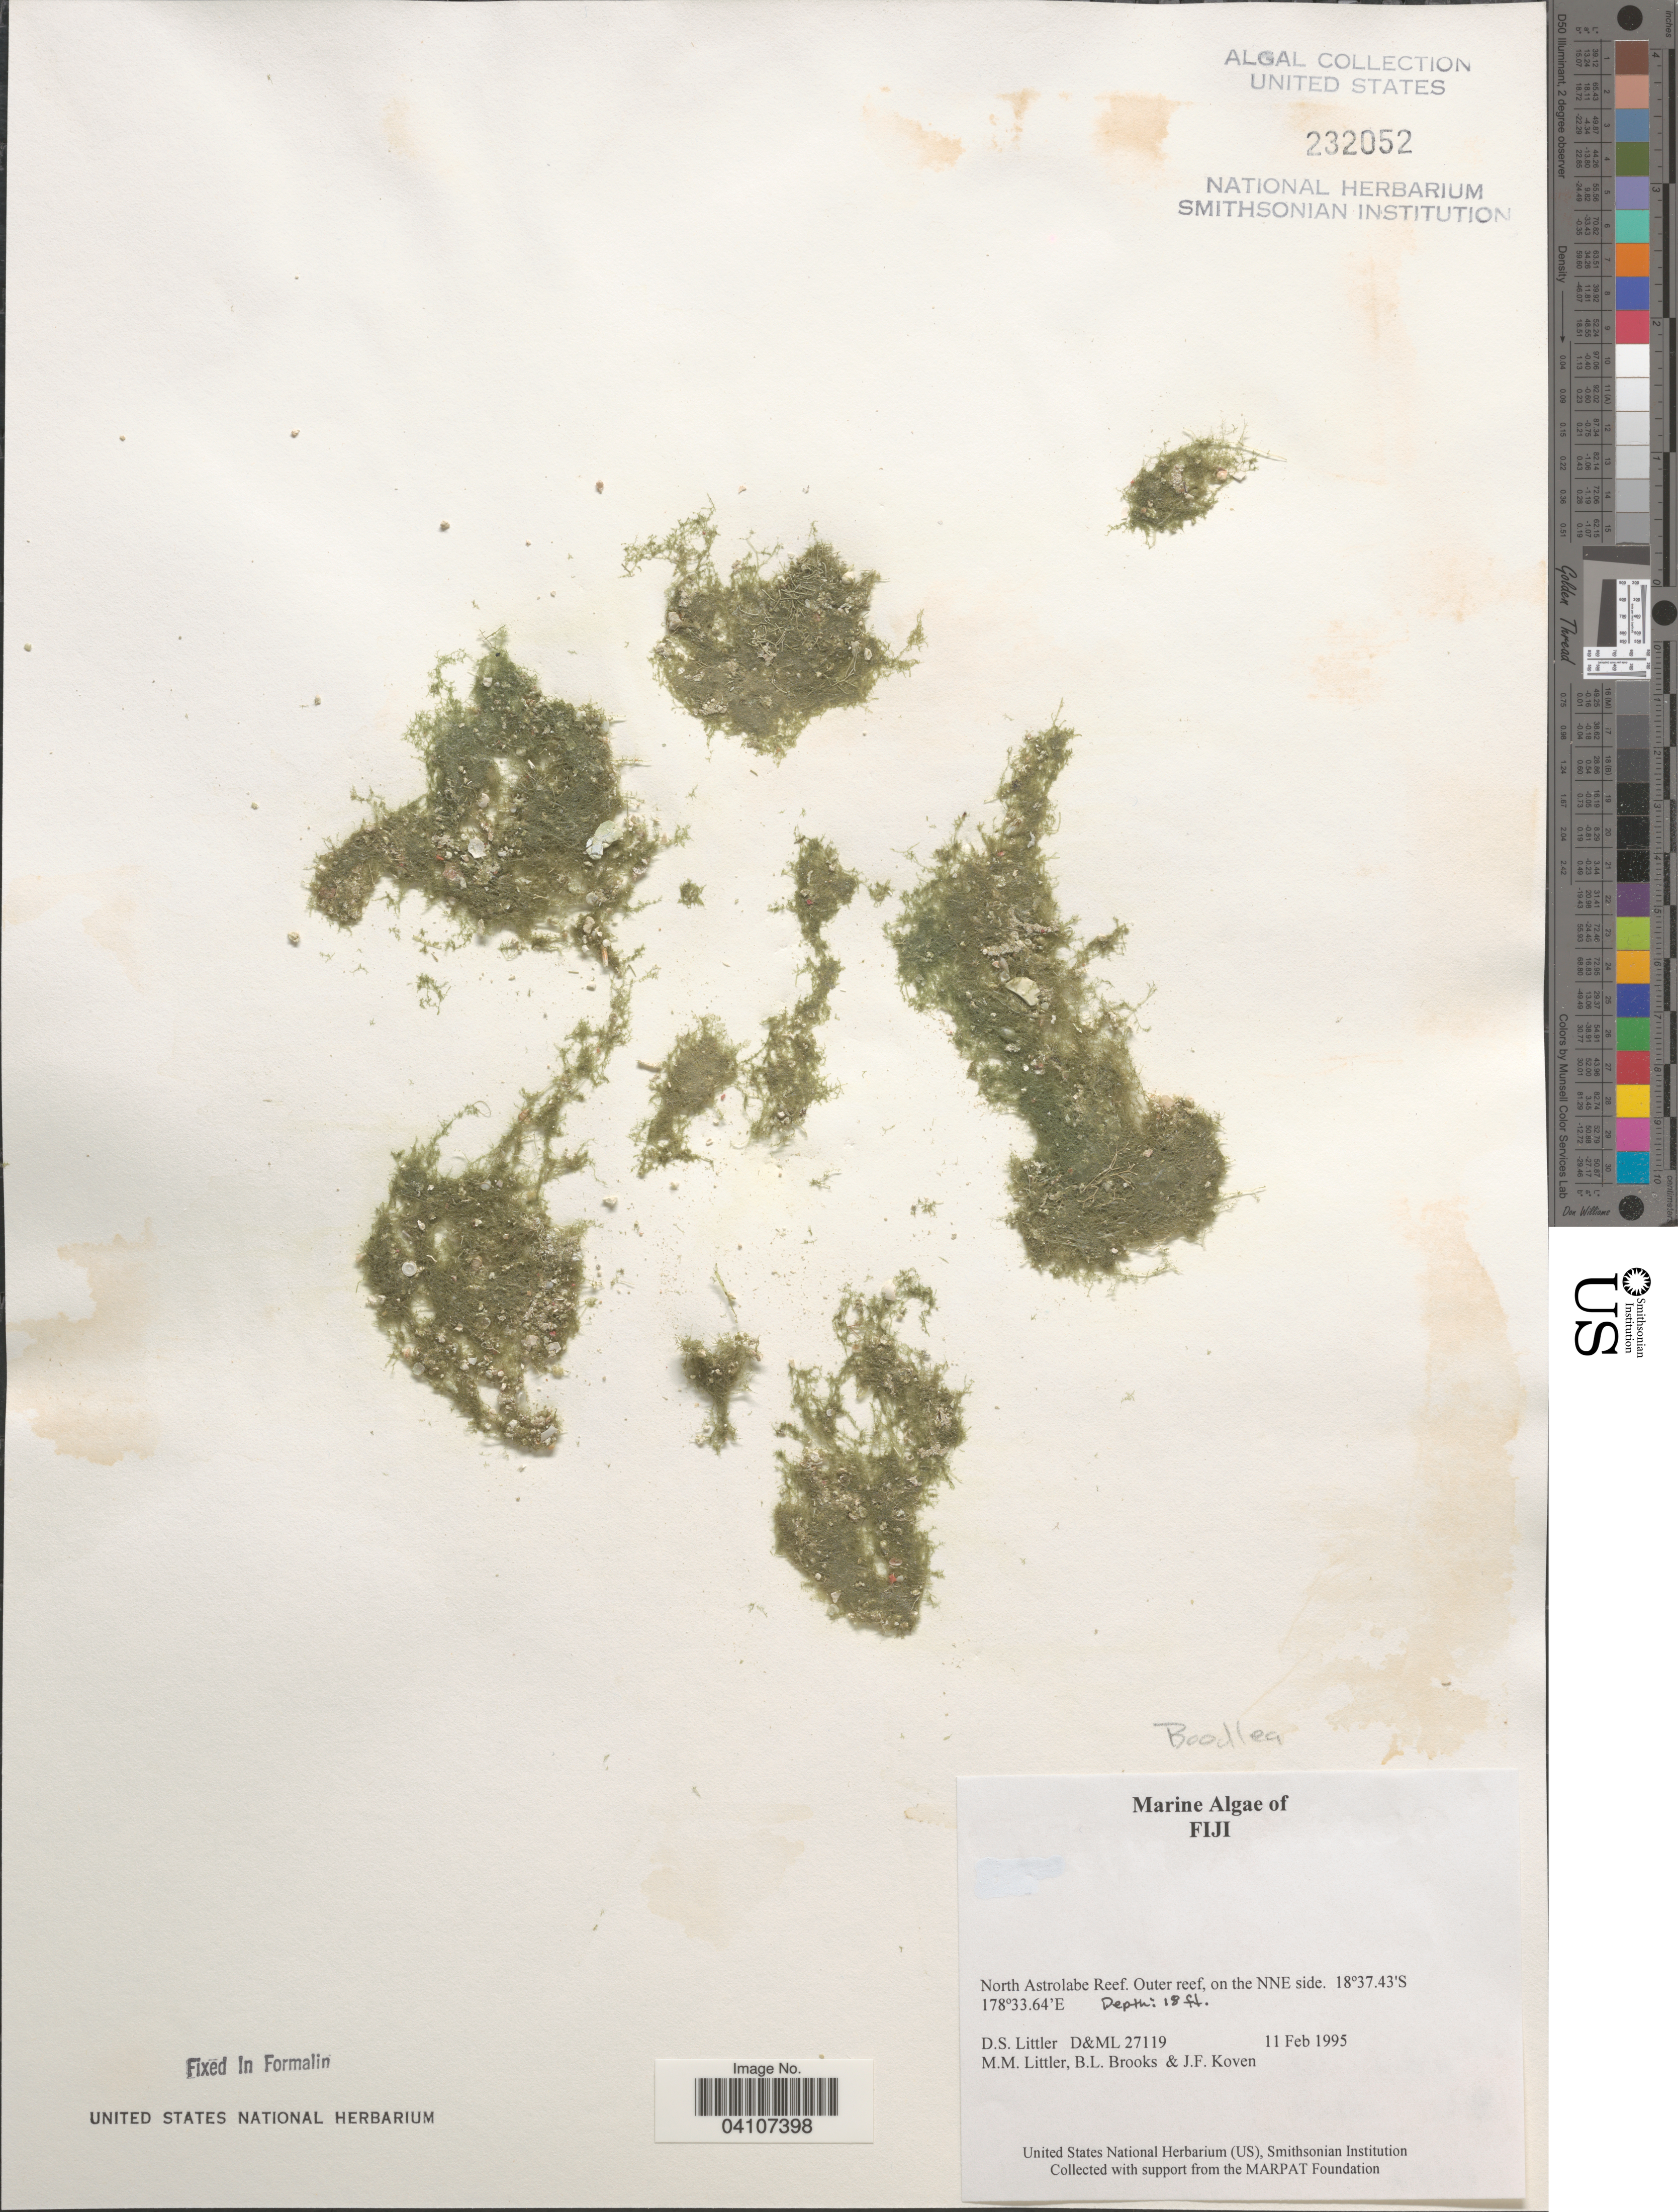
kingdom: Plantae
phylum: Chlorophyta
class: Ulvophyceae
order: Siphonocladales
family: Boodleaceae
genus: Boodlea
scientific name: Boodlea sp.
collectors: D. S. Littler, B. Brooks & J. Koven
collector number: D&ML 27119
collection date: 1995-02-11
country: Fiji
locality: North Astrolobe Reef. Outer reef, on the NNE side.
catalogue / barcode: US 232052